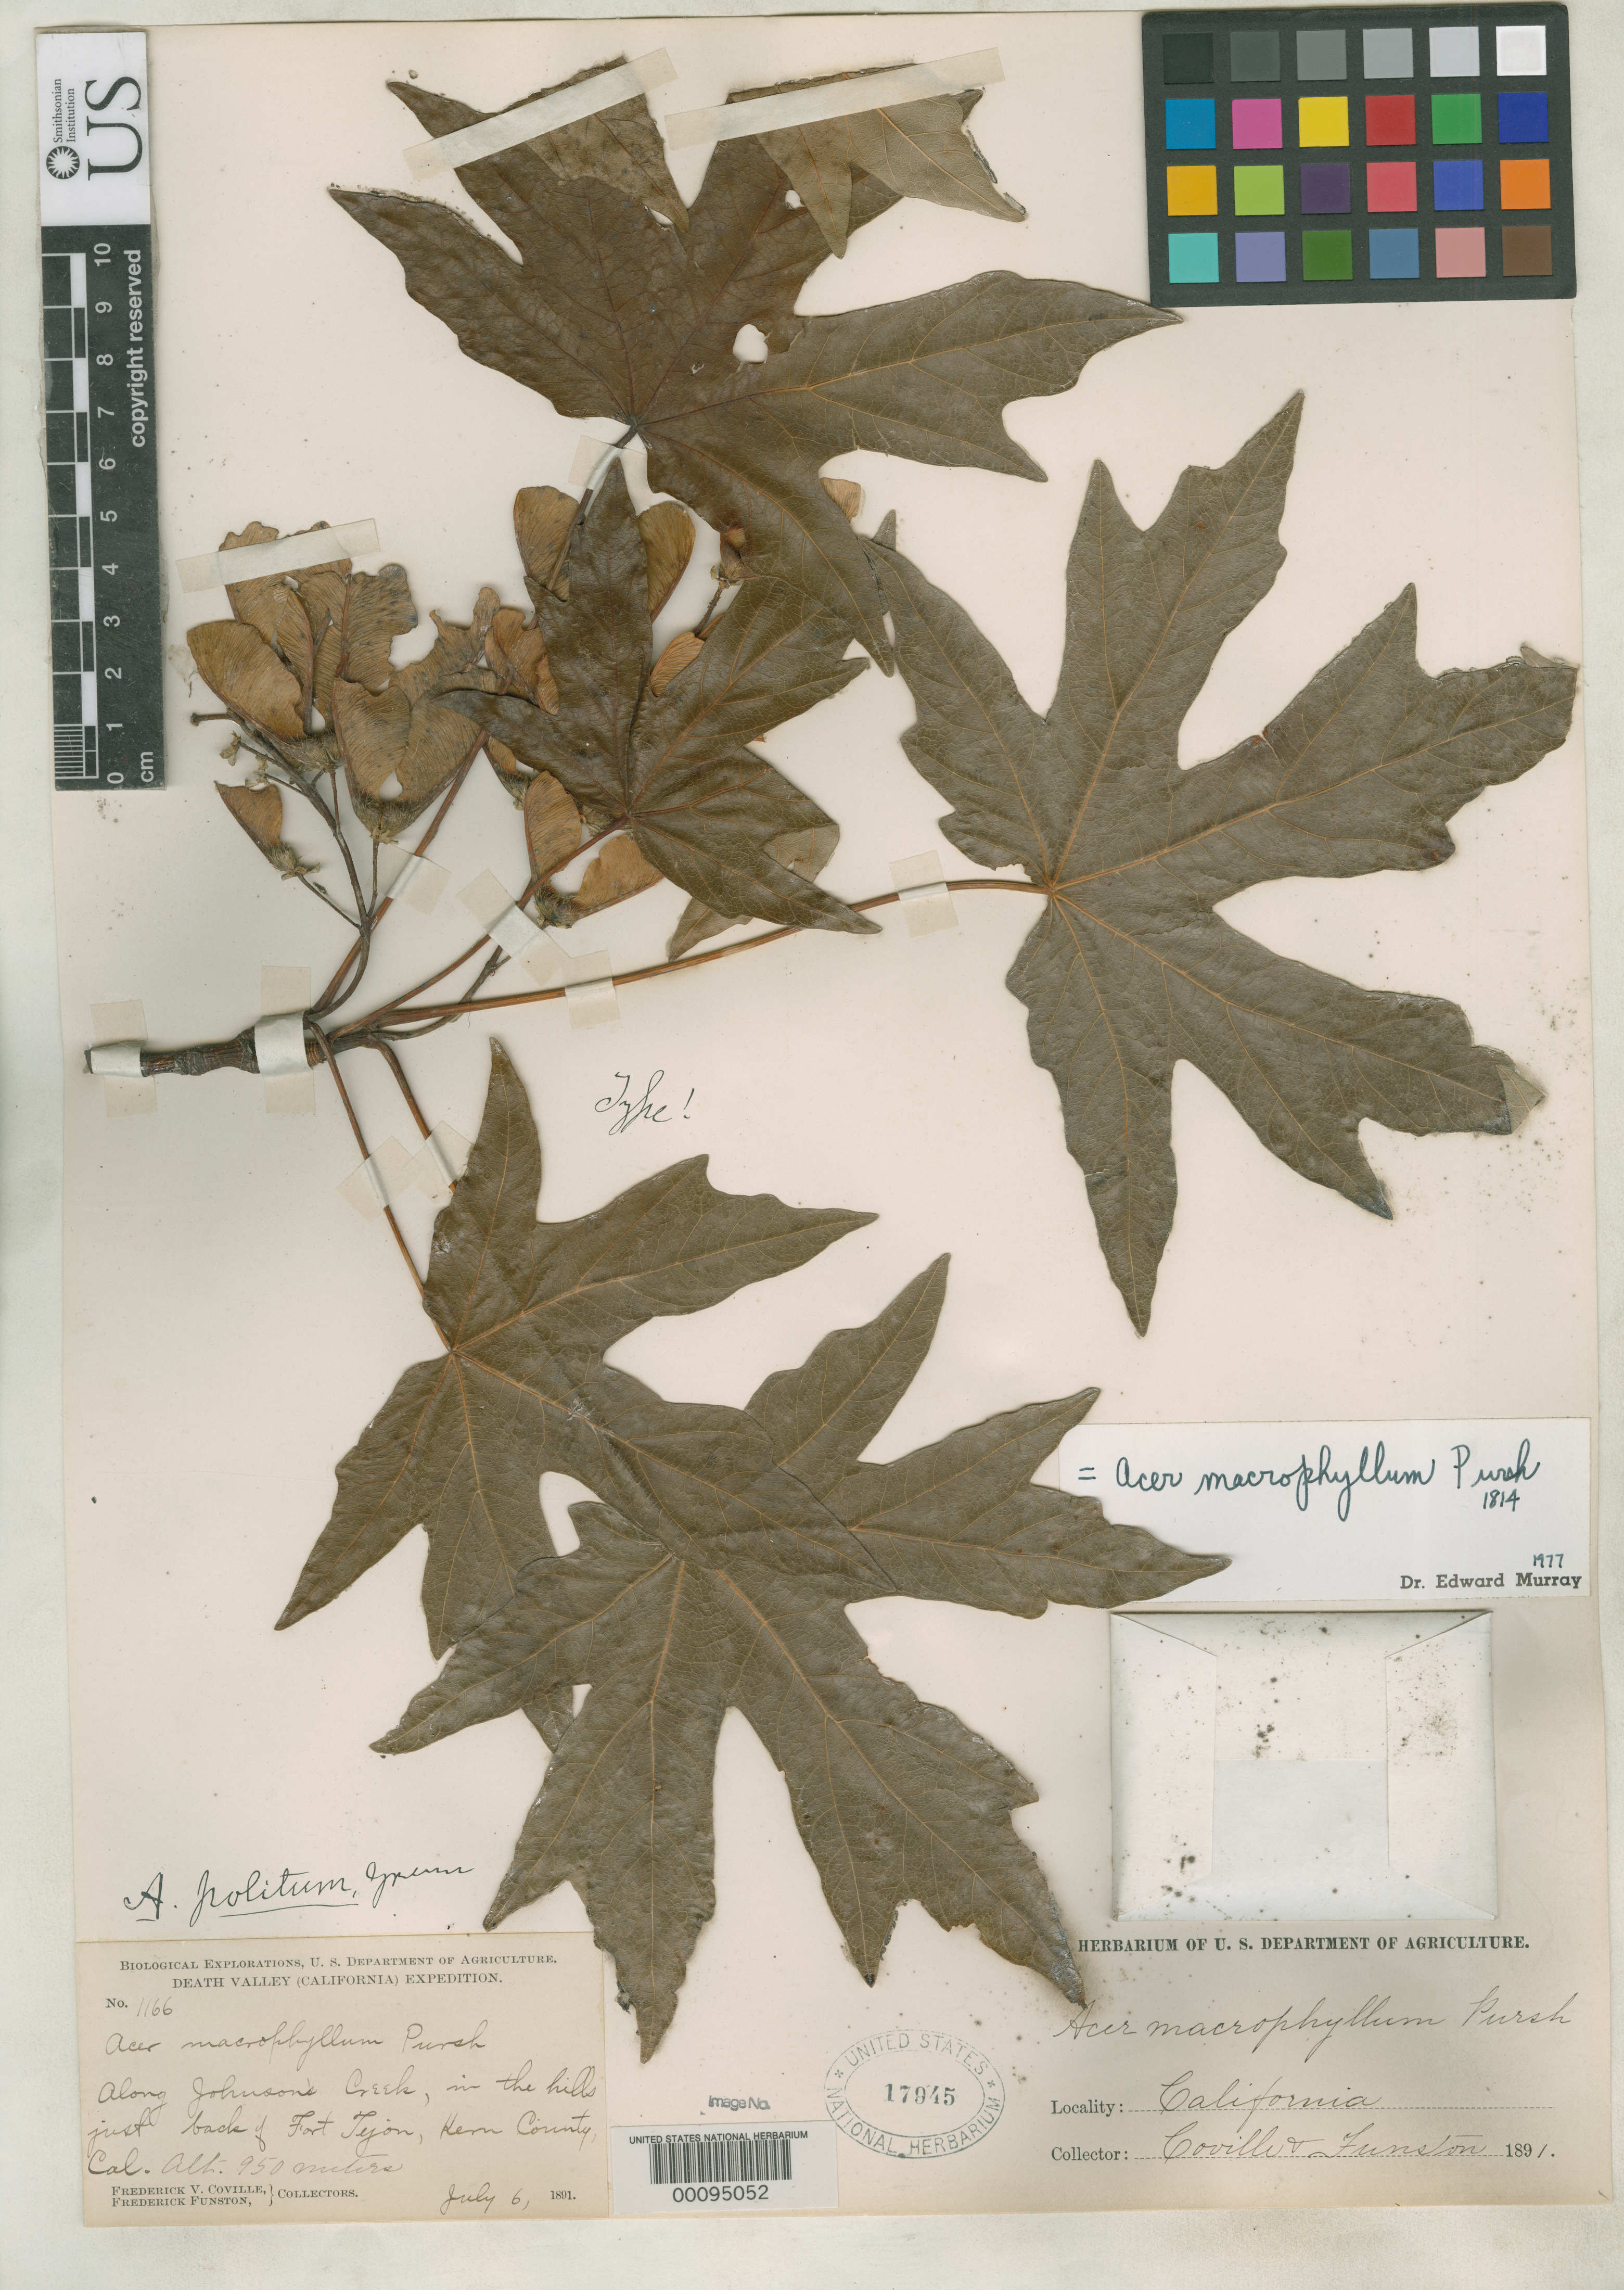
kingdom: Plantae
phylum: Tracheophyta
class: Magnoliopsida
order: Sapindales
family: Sapindaceae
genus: Acer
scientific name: Acer politum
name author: Greene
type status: Holotype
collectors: F. V. Coville & F. Funston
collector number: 1166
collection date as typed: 06 Jul 1891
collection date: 1891-07-06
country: United States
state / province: California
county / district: Kern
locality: Johnson's Creek, Fort Tejon.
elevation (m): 950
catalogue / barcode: US 17945